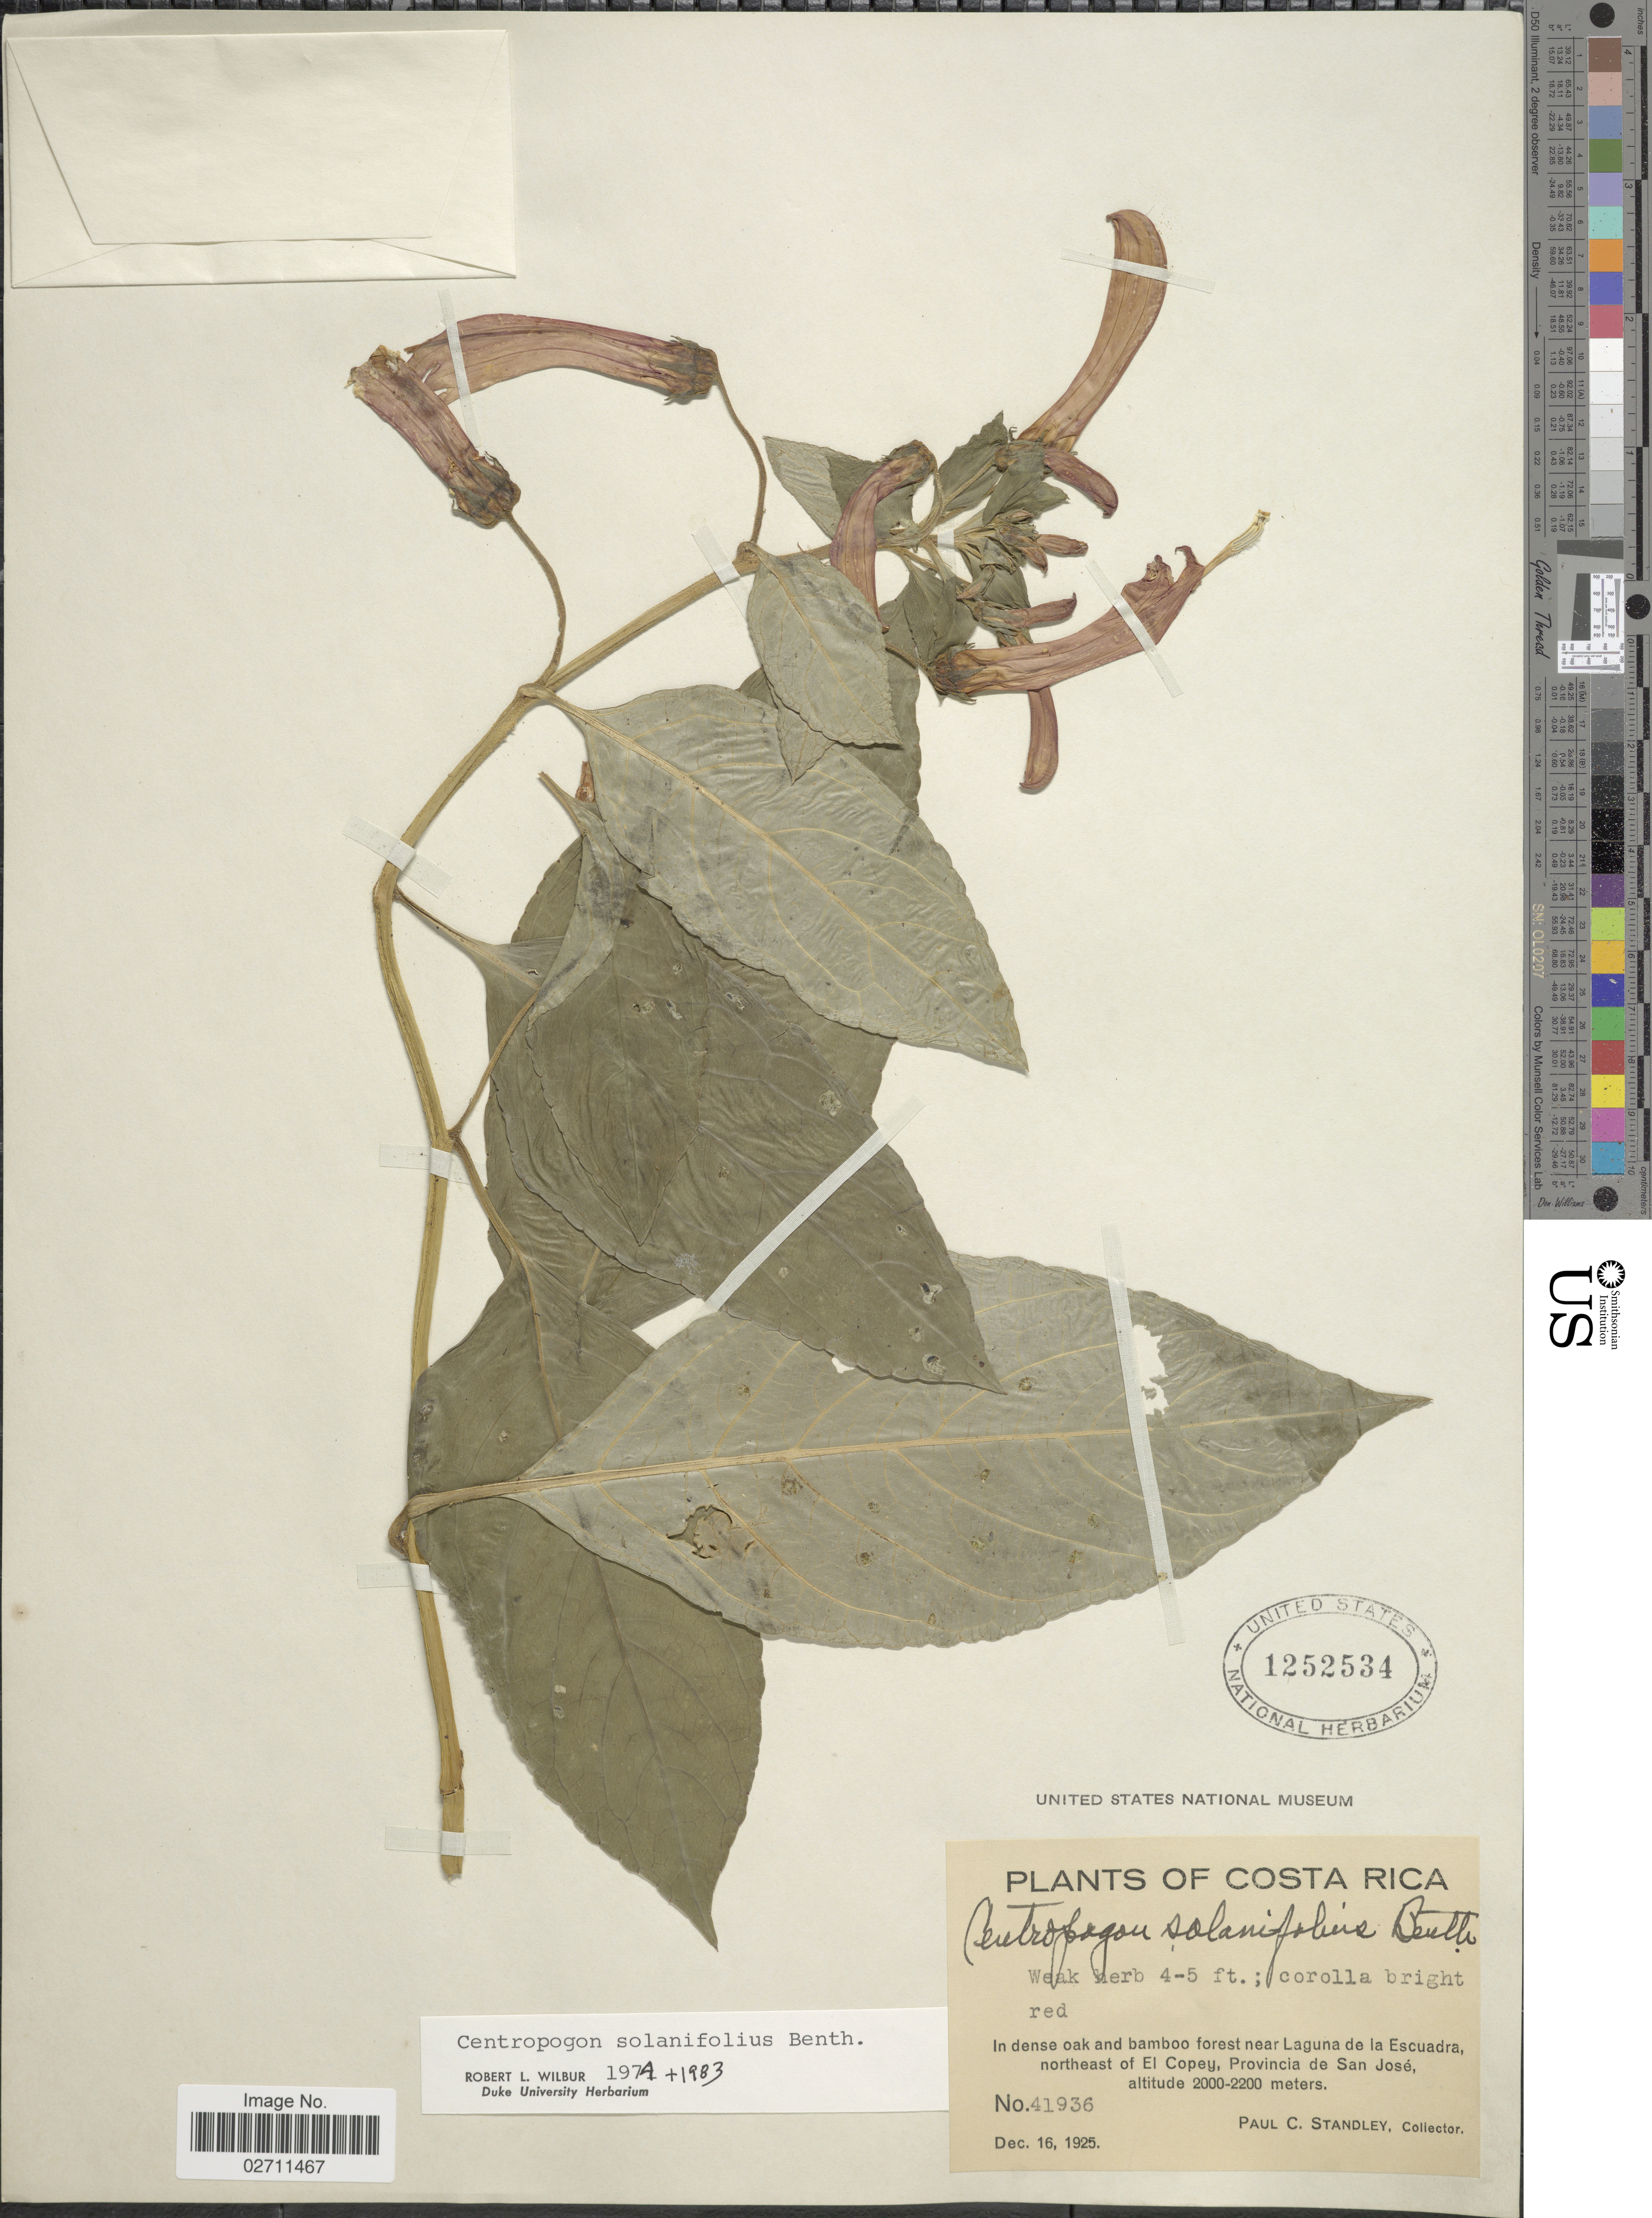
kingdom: Plantae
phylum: Tracheophyta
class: Magnoliopsida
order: Asterales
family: Campanulaceae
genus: Centropogon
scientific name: Centropogon solanifolius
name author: Benth.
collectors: P. C. Standley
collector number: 41936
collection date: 1925-12-16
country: Costa Rica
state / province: San José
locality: In dense oak and bamboo forest near Laguna de la Escuadra, northeast of El Copey.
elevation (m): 2000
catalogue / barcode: US 1252534